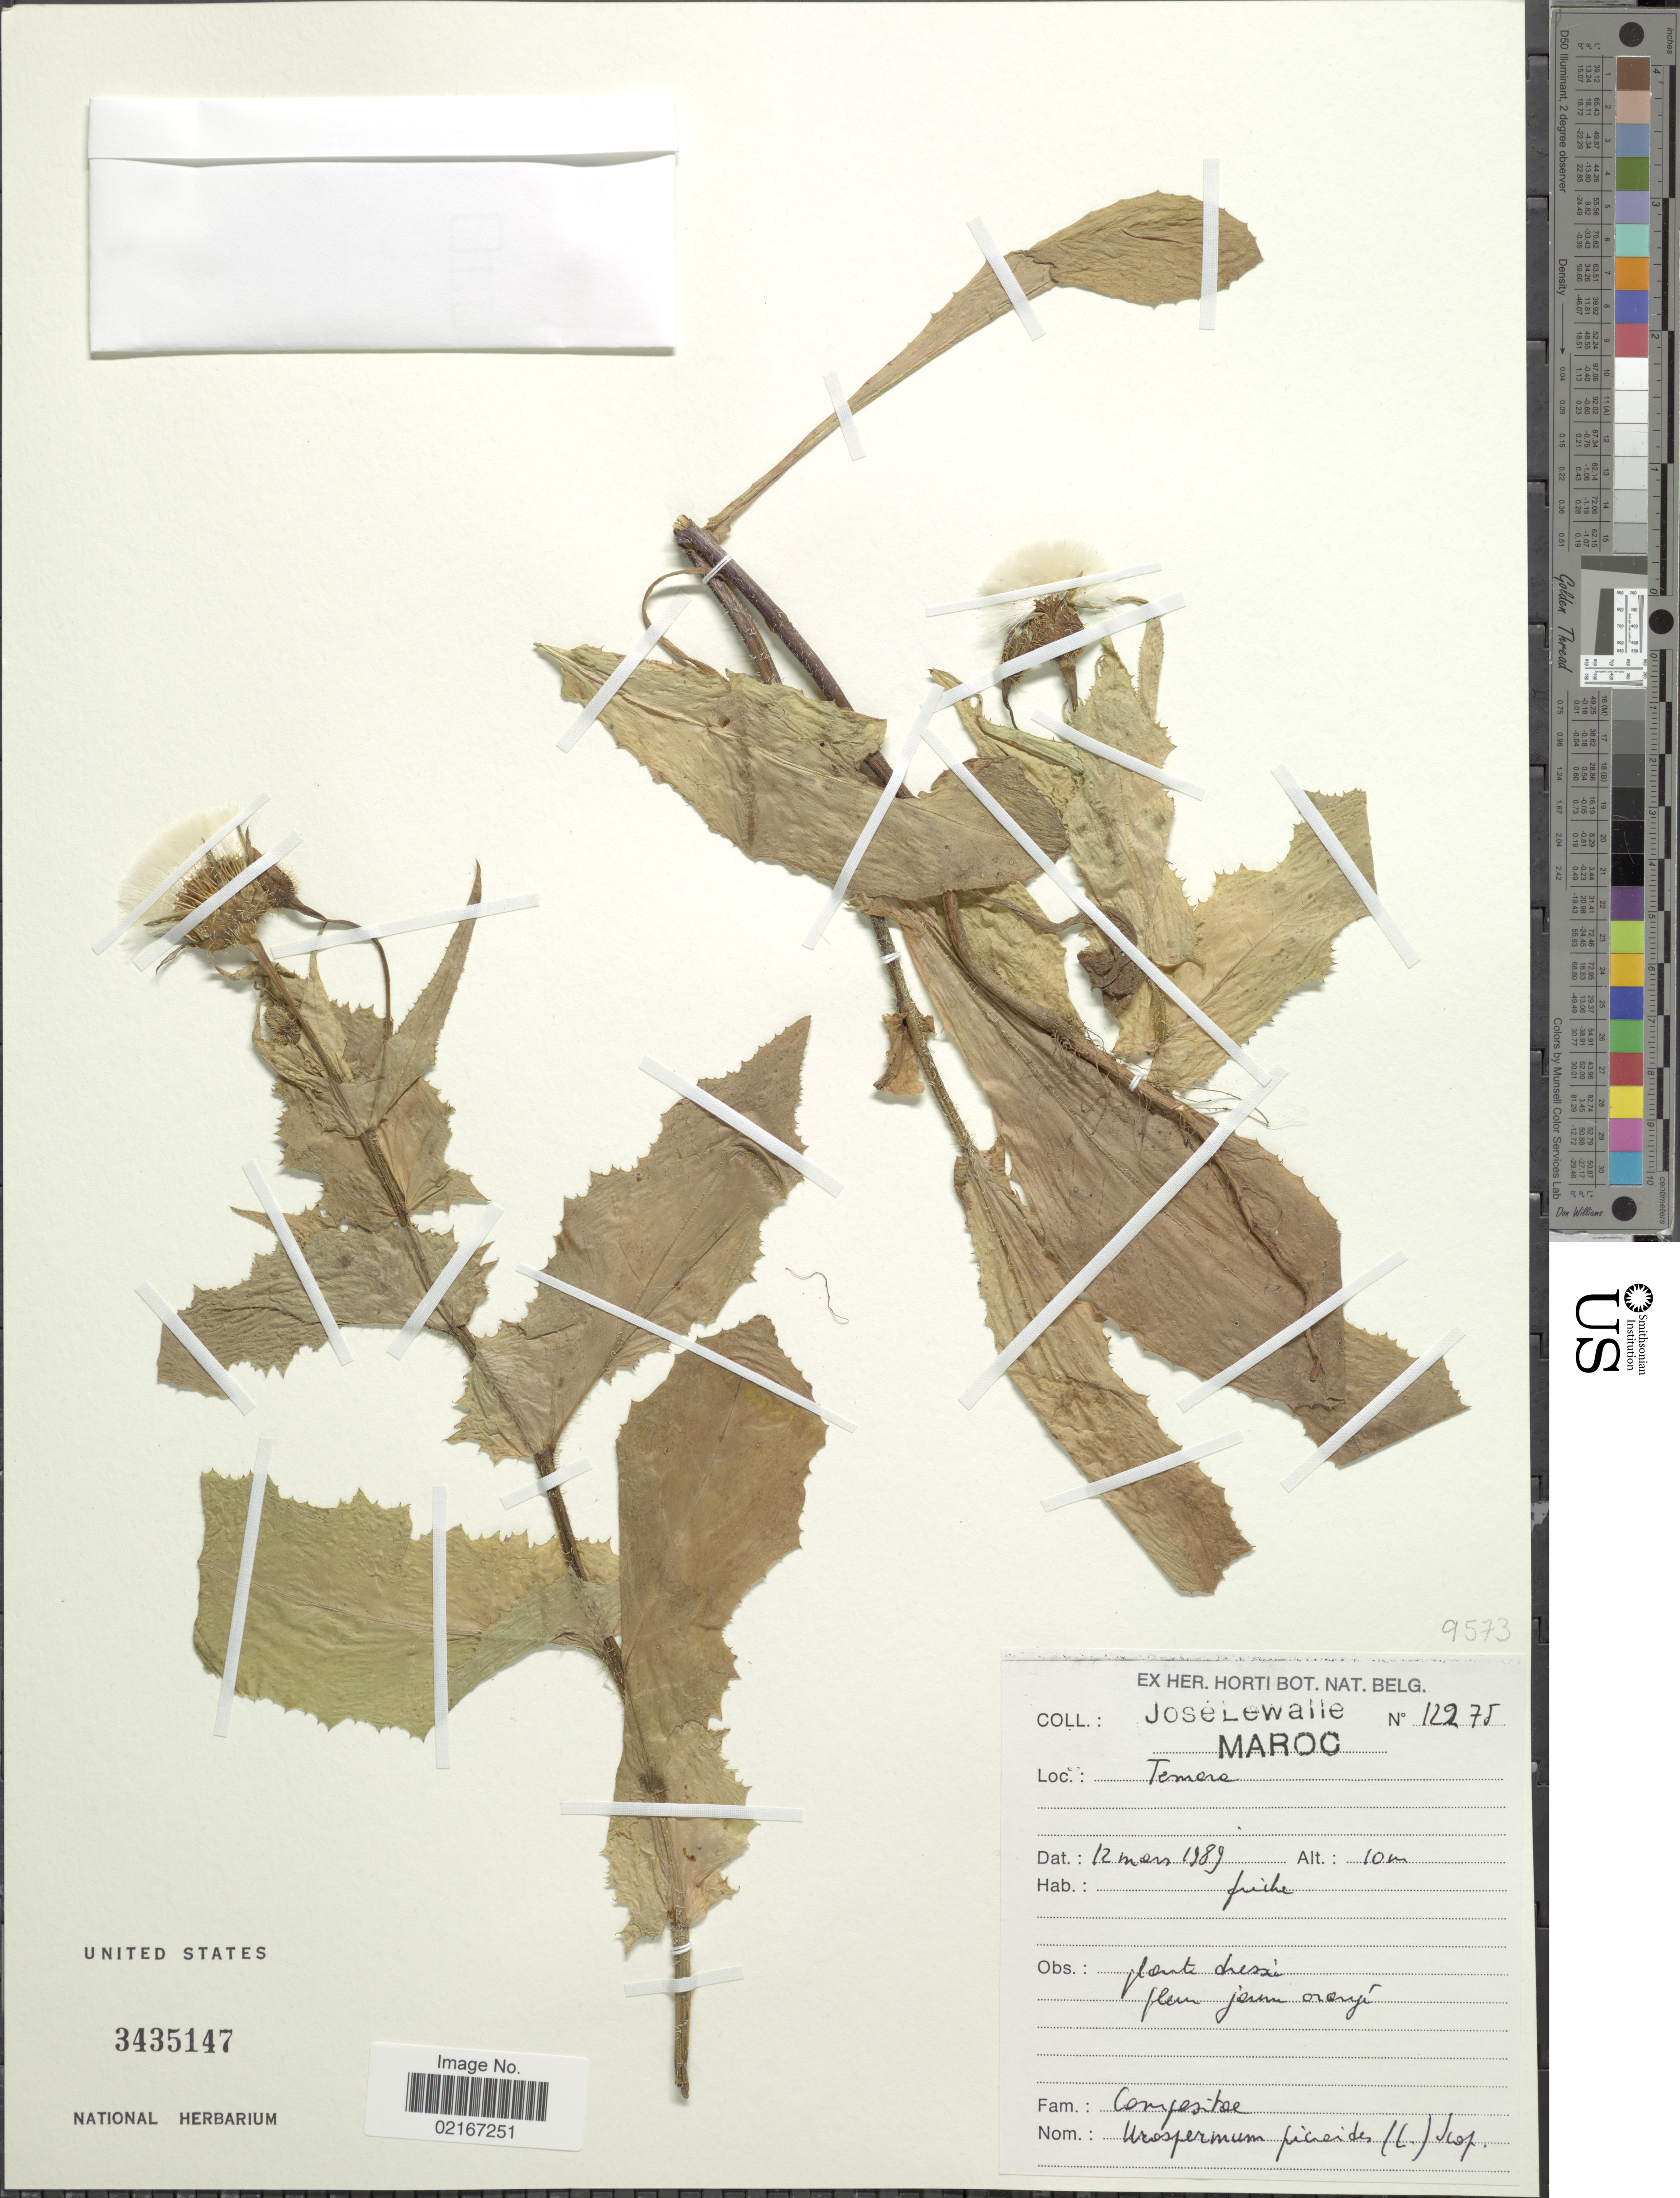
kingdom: Plantae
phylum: Tracheophyta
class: Magnoliopsida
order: Asterales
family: Asteraceae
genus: Urospermum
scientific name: Urospermum picroides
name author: (L.) F.W. Schmidt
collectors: J. Lewalle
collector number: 12275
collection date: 1989-03-12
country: Morocco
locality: Maroc, Temara.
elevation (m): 10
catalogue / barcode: US 3435147